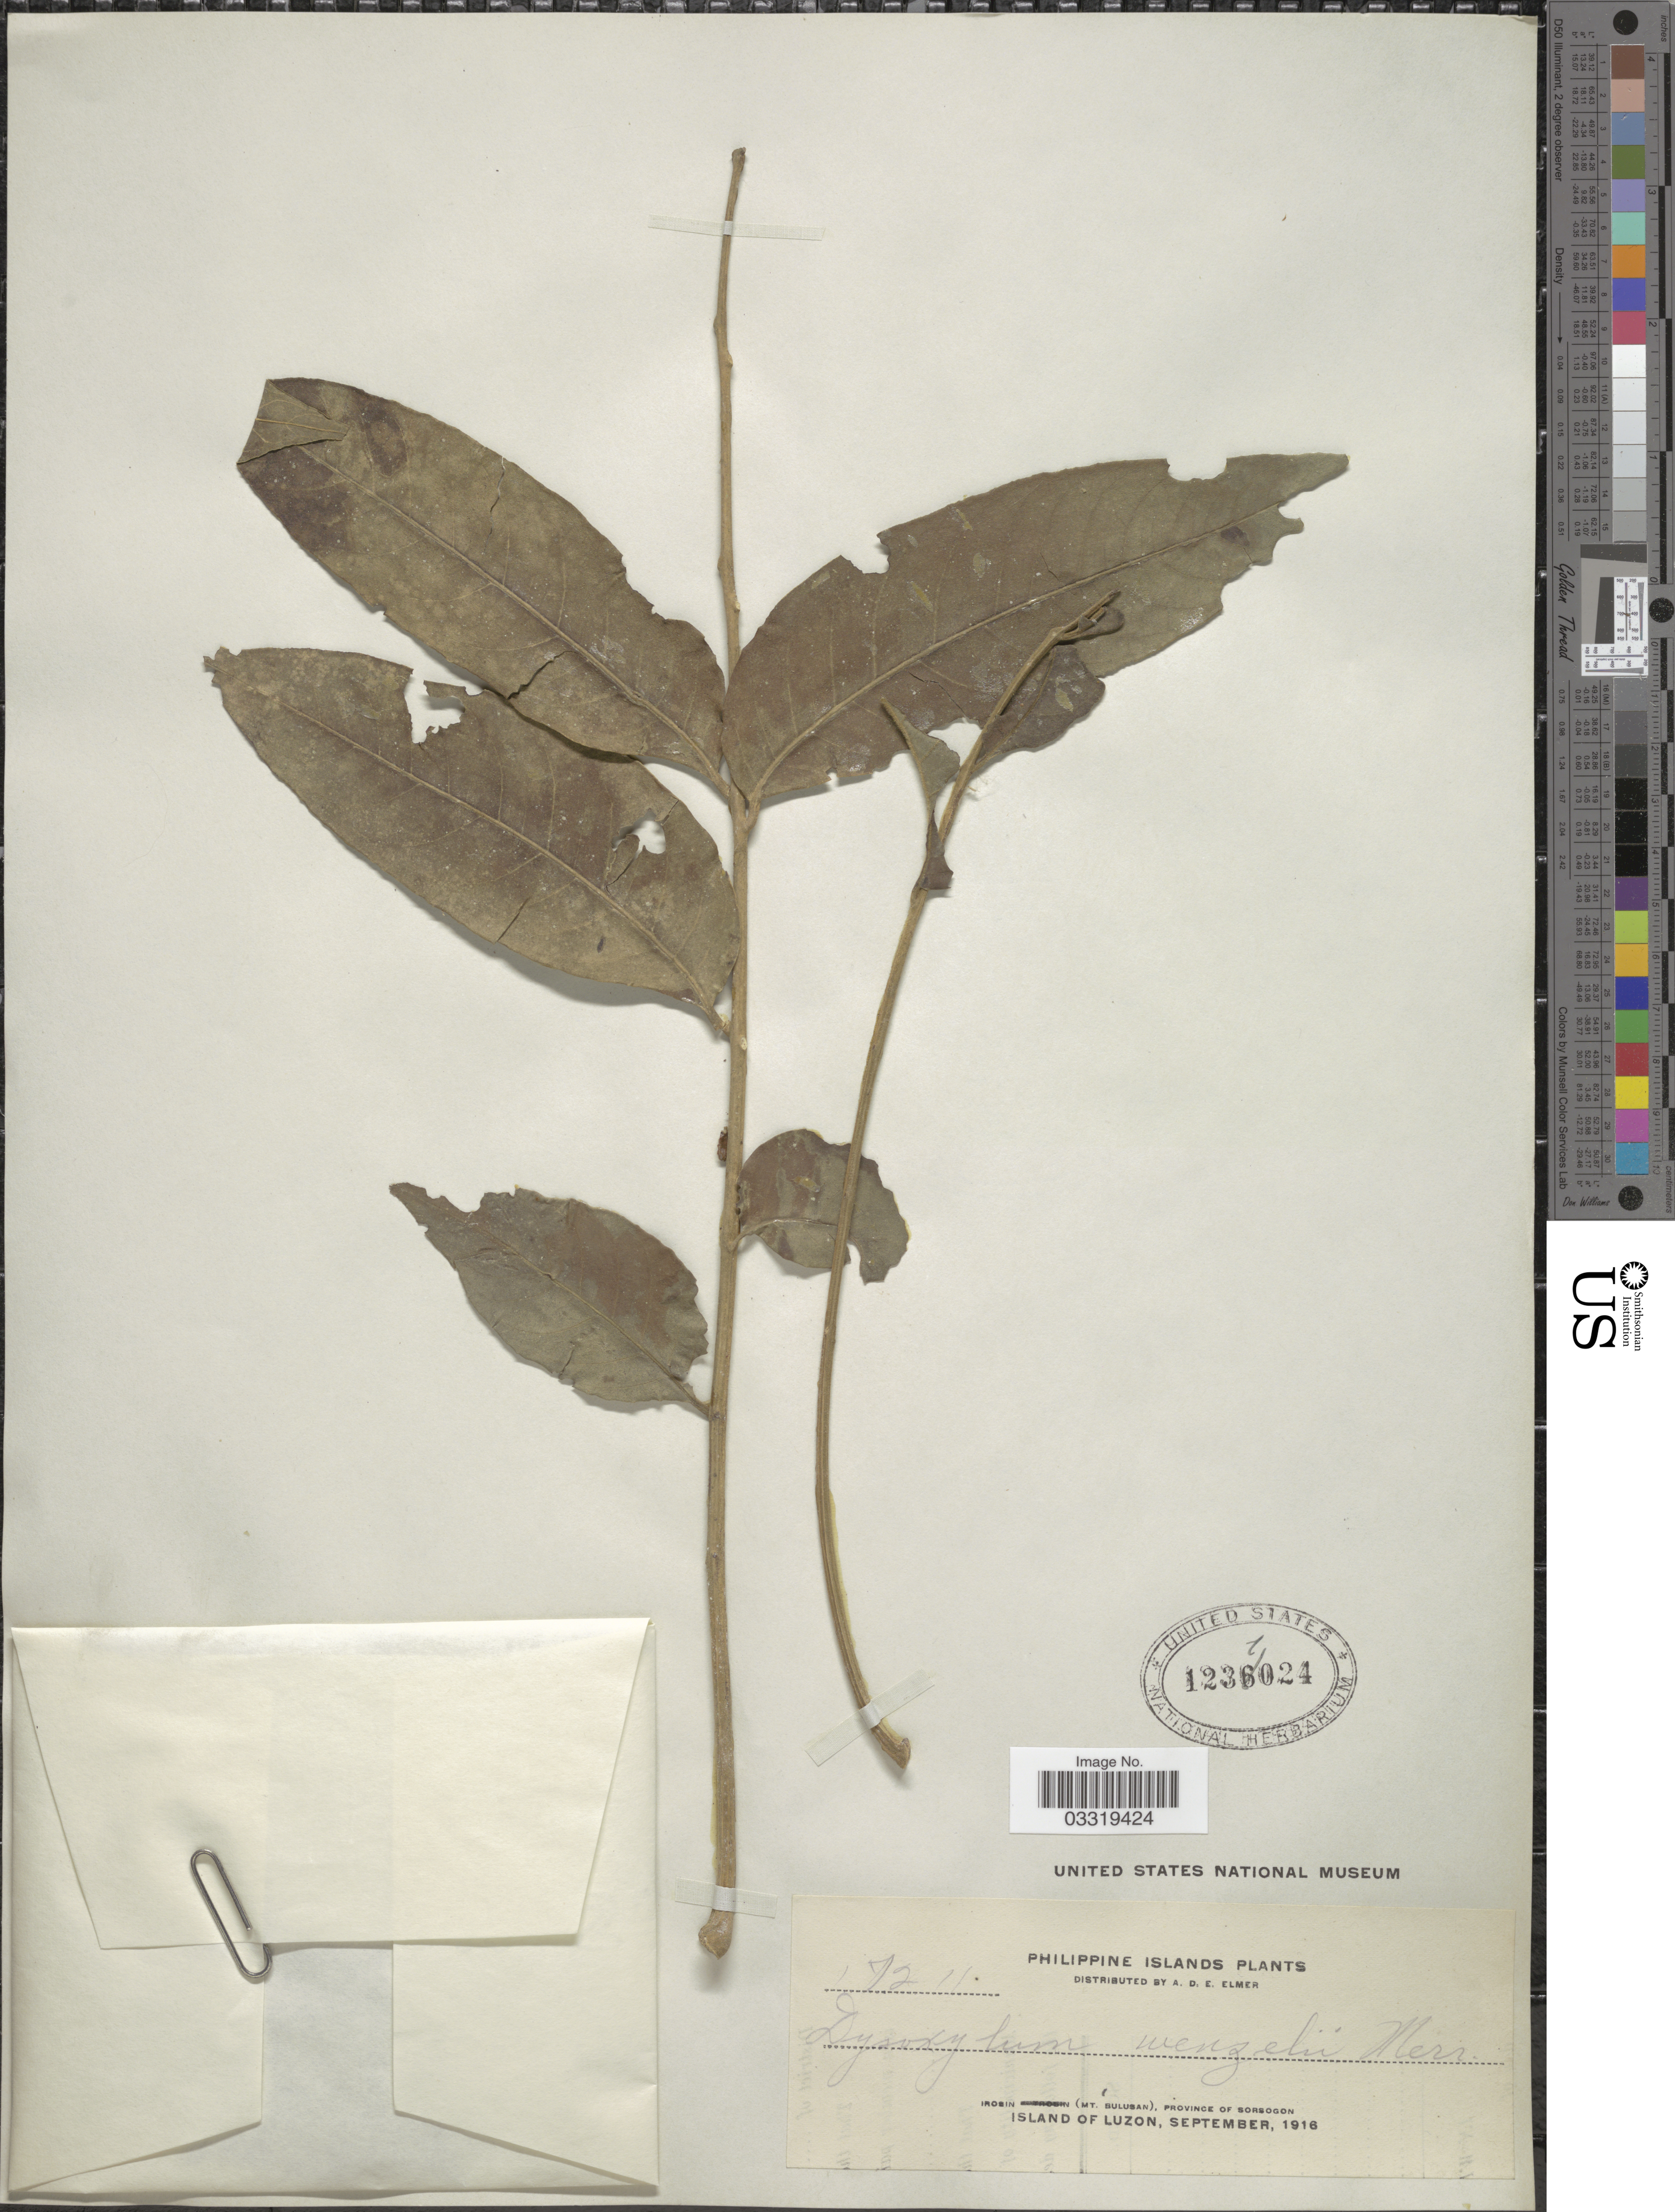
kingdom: Plantae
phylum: Tracheophyta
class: Magnoliopsida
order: Sapindales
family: Meliaceae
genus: Dysoxylum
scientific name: Dysoxylum oppositifolium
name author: F. Muell.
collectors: A. D. E. Elmer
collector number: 7211*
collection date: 1916-09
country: Philippines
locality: Irosin (Mt. Bulusan), Province of Sorsogon, Island of Luzon.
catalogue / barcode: US 1237024